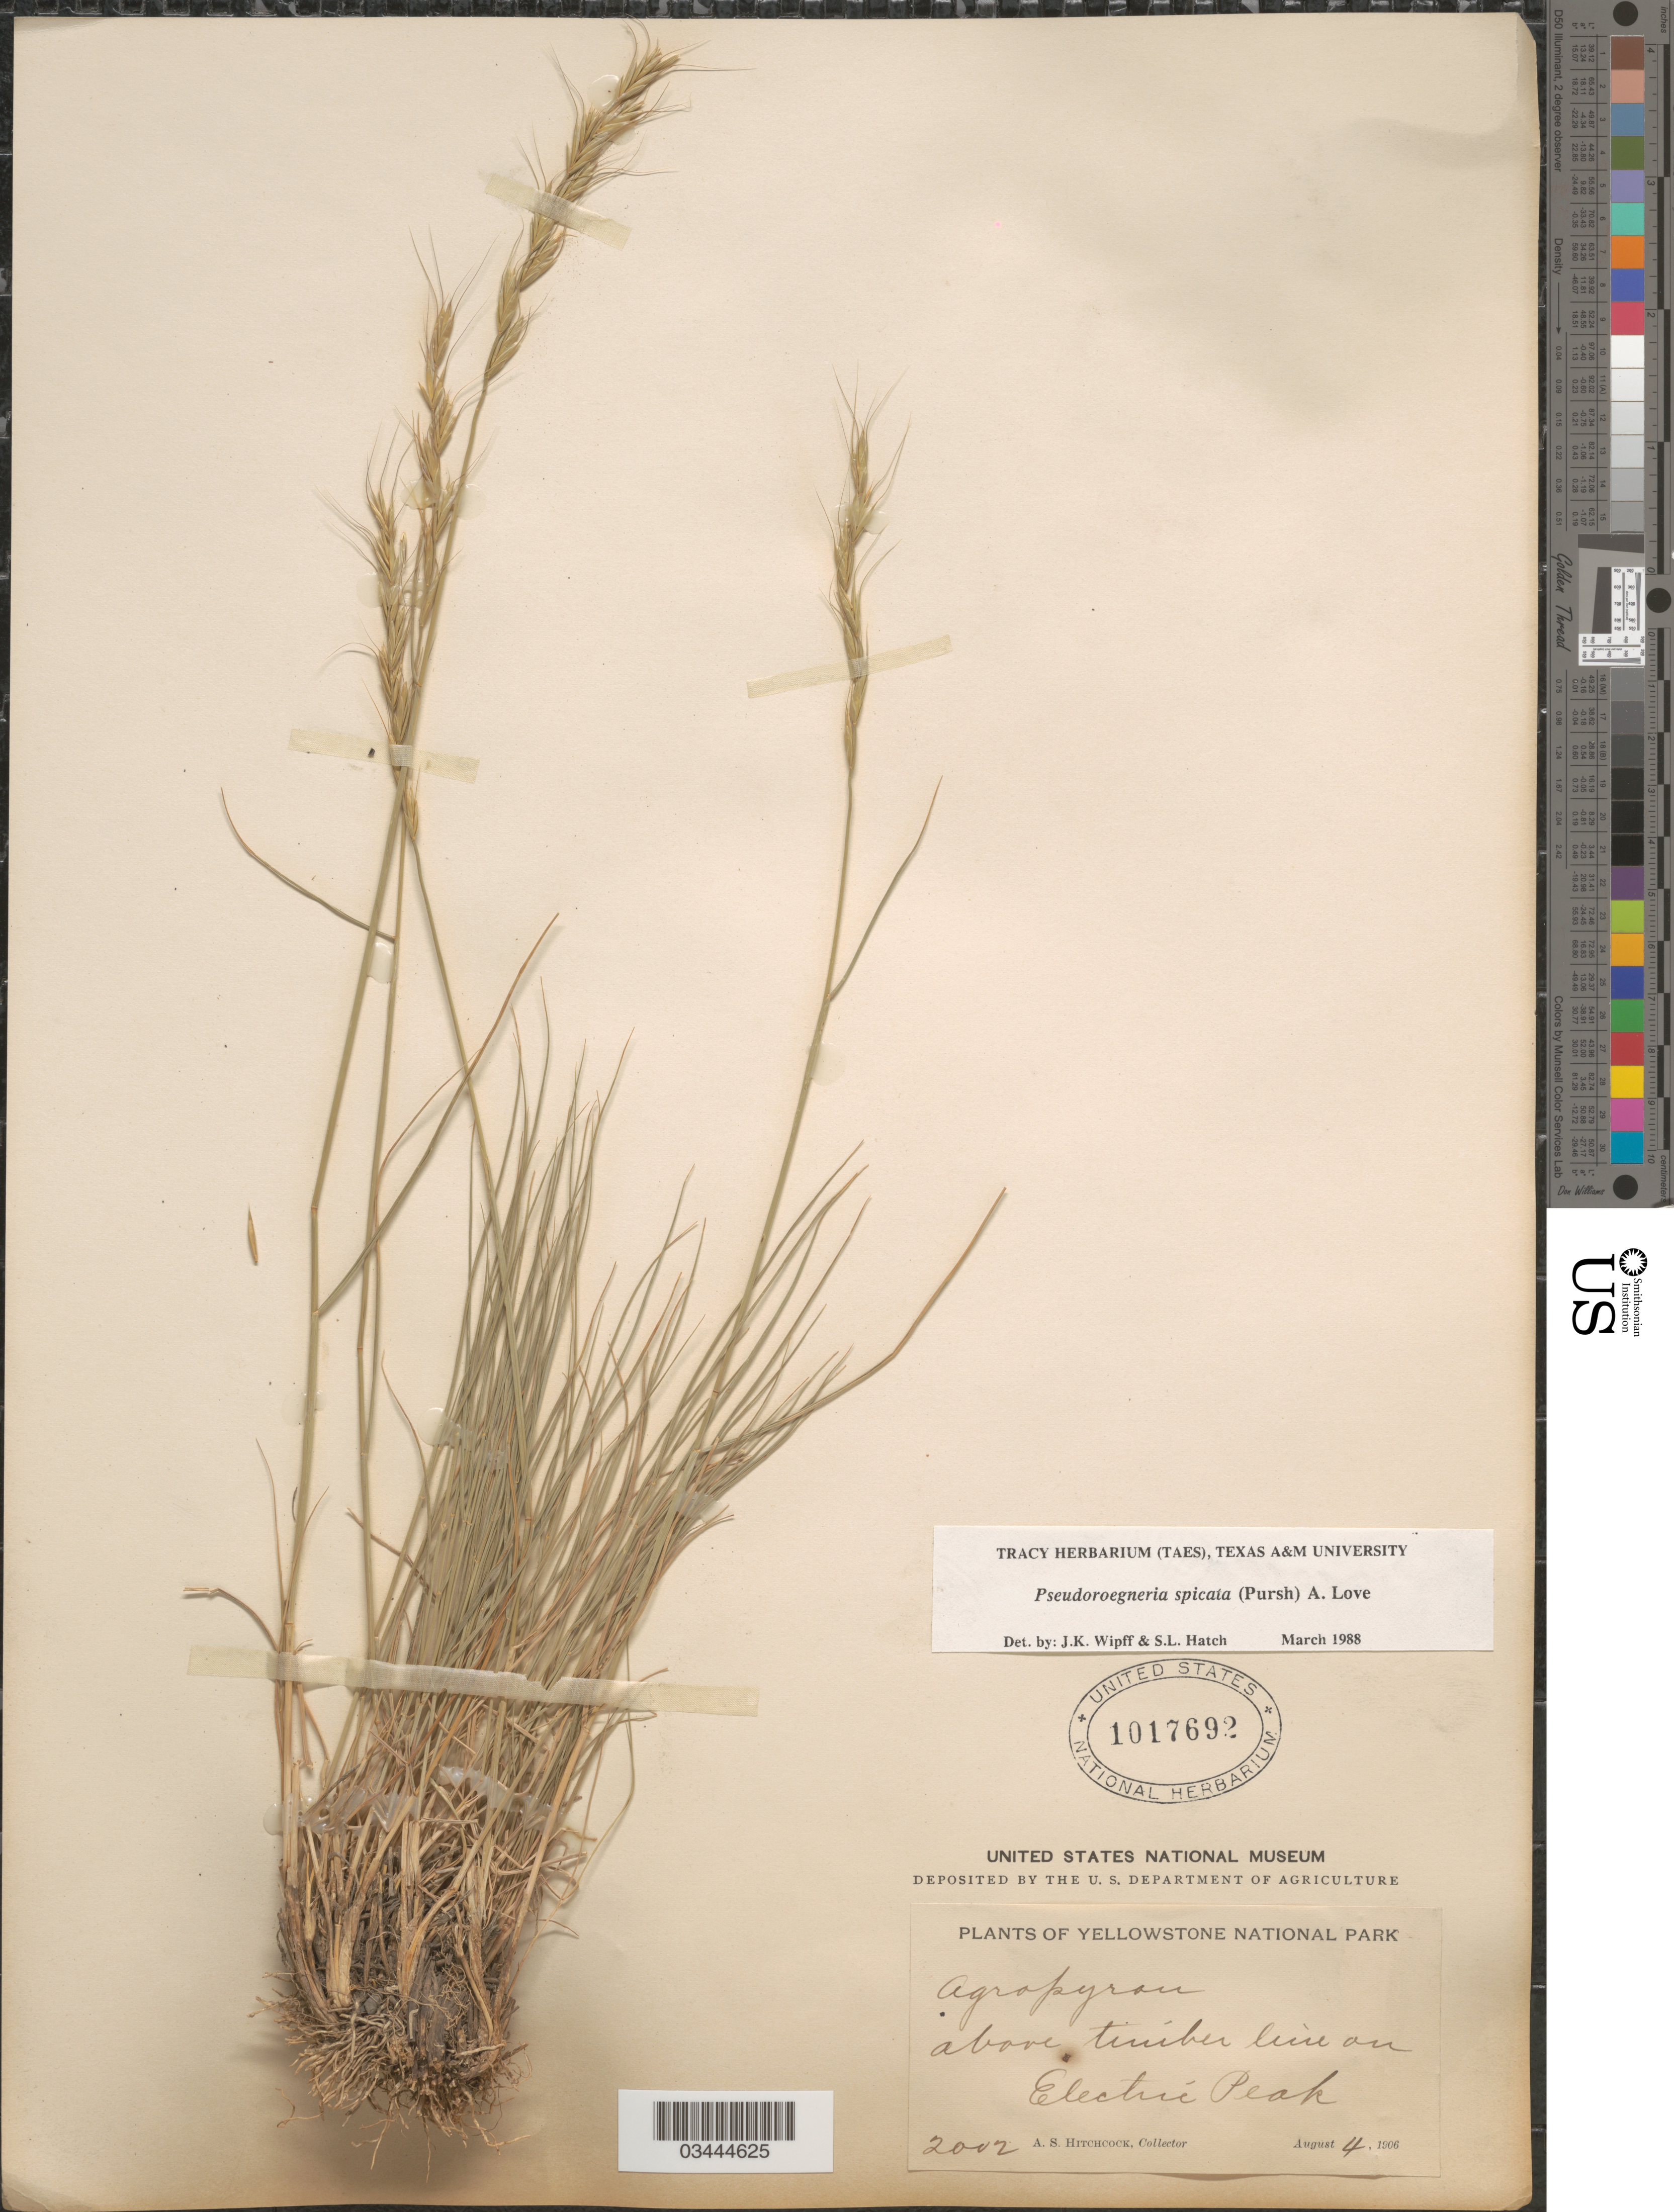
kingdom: Plantae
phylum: Tracheophyta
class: Liliopsida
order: Poales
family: Poaceae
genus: Pseudoroegneria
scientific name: Pseudoroegneria spicata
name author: (Pursh) Á. Löve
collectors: A. S. Hitchcock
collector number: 2002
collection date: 1906-08-04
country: United States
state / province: Montana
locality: Yellowstone National Park. Above timber line on Electric Peak.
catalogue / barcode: US 1017692